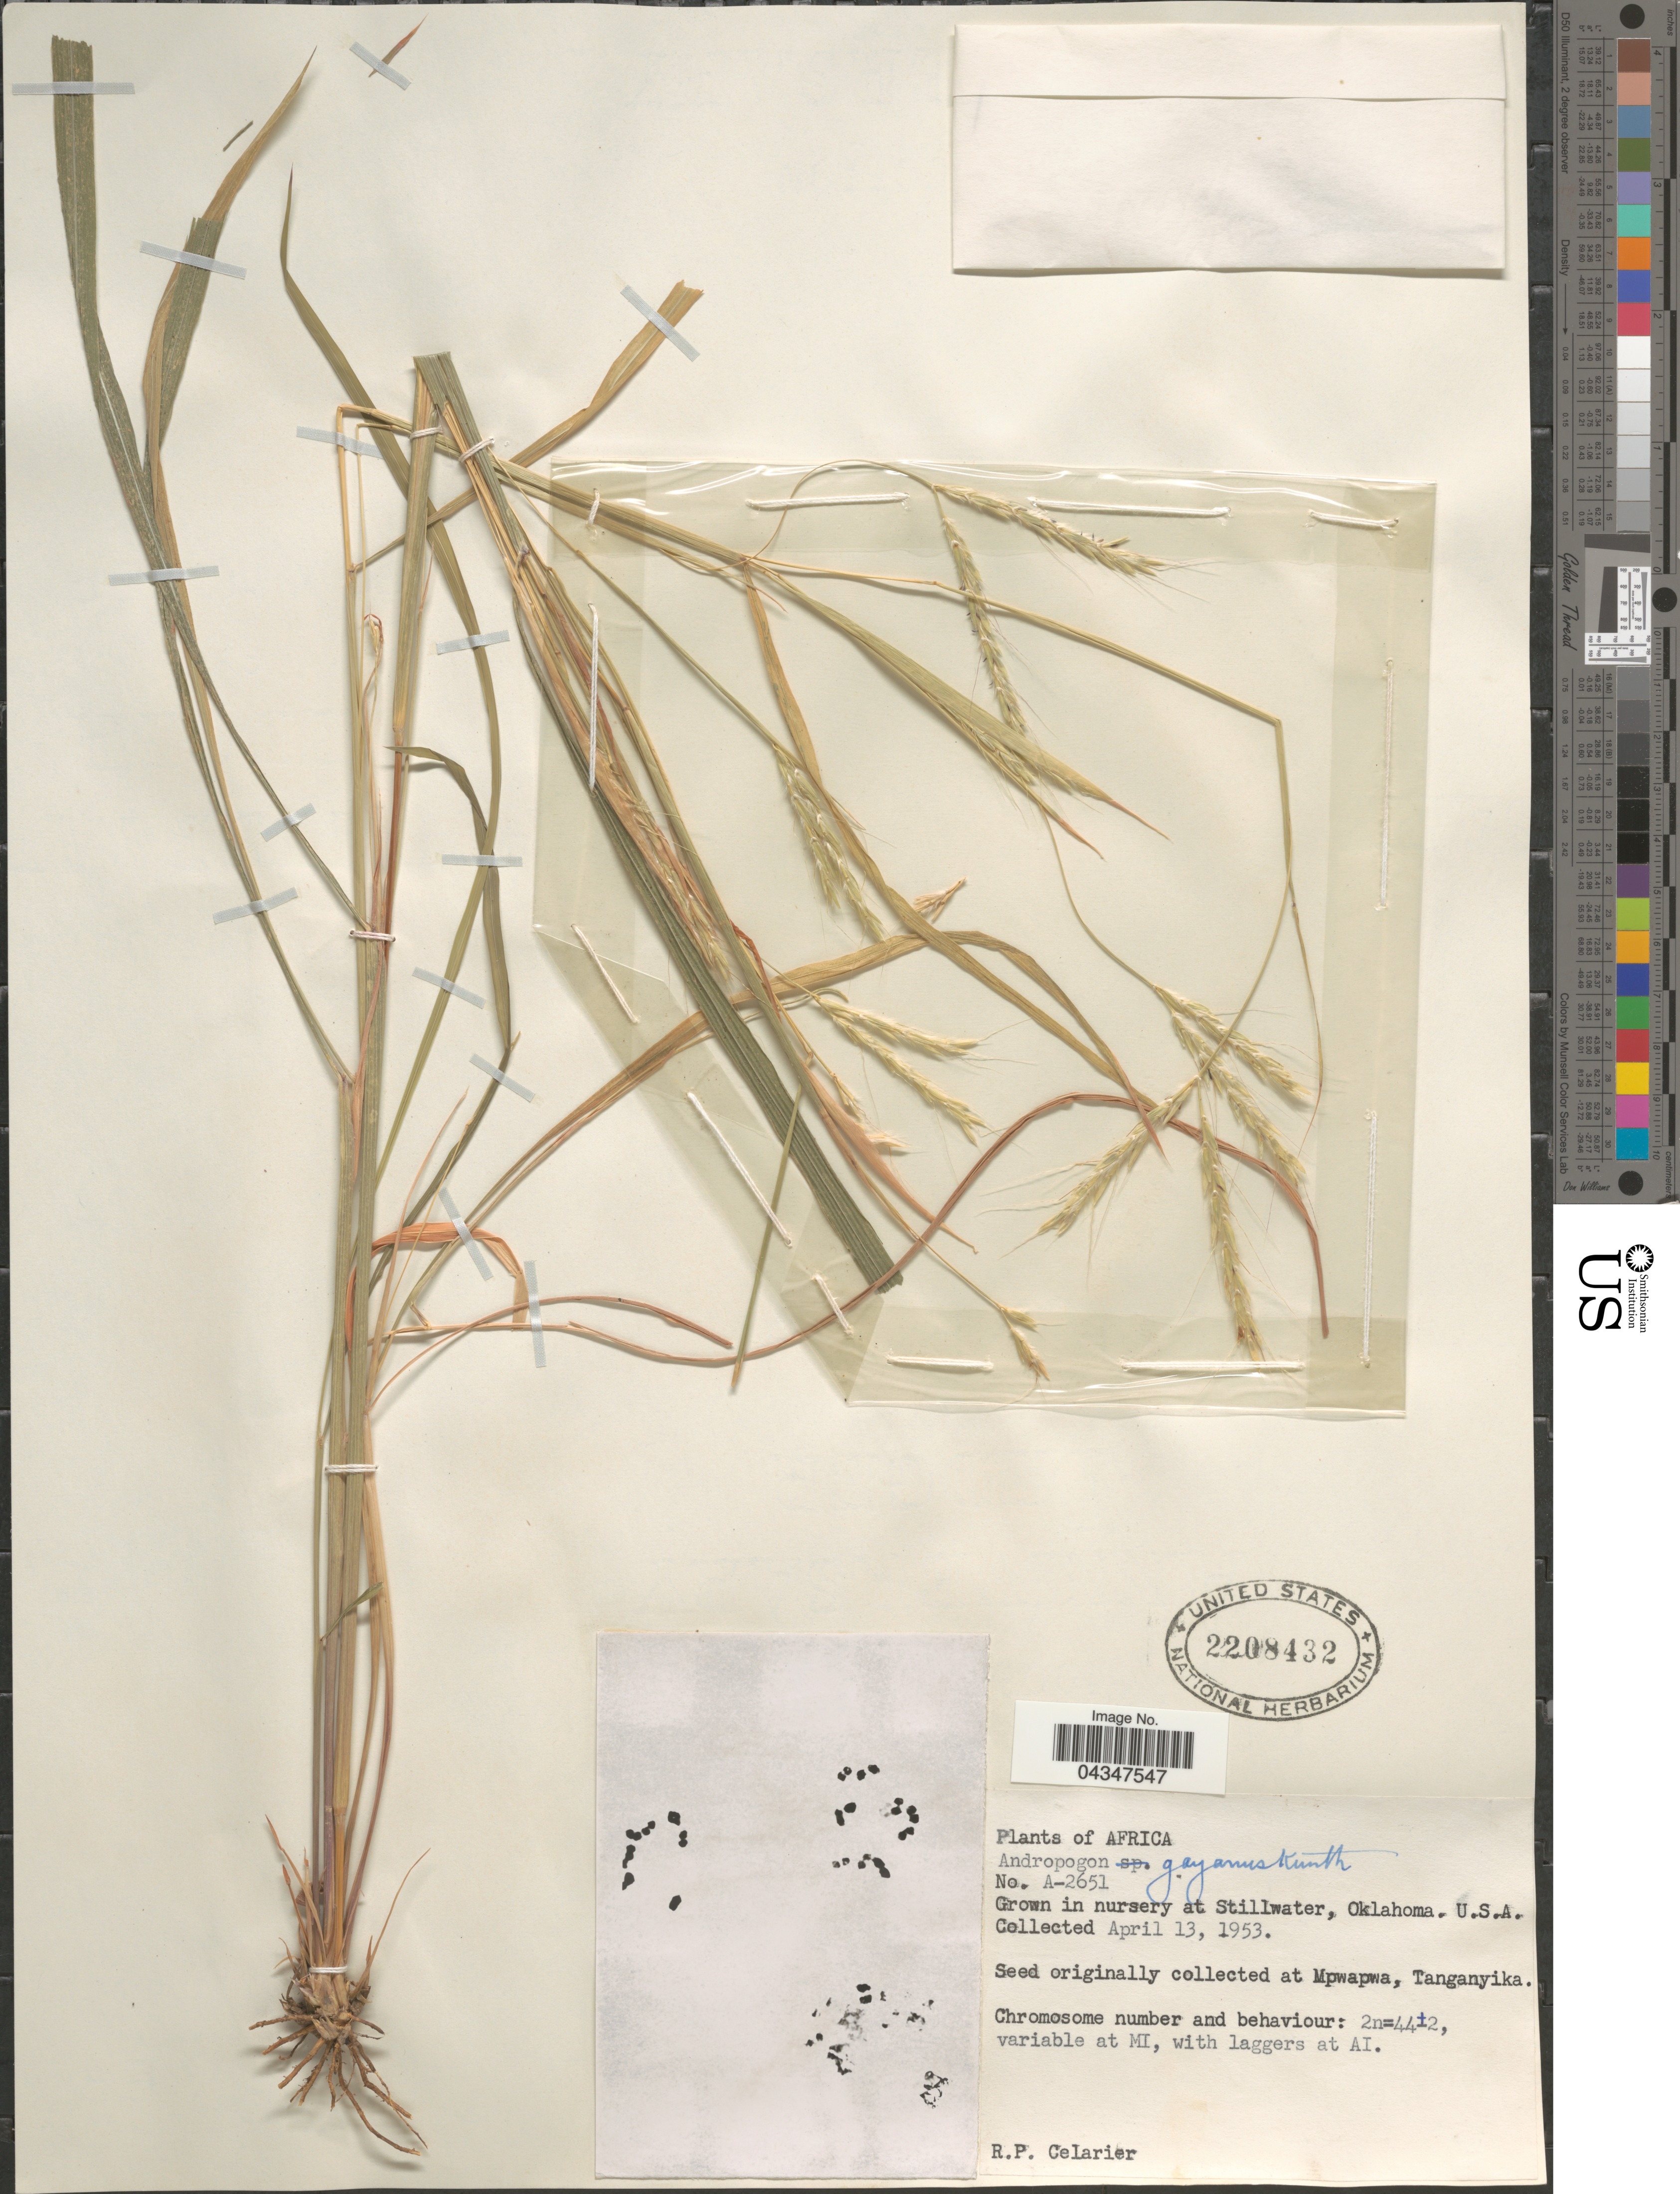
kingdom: Plantae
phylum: Tracheophyta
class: Liliopsida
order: Poales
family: Poaceae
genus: Andropogon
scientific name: Andropogon gayanus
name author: Kunth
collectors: R. Celarier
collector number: A-2651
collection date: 1953-04-13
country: United States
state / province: Oklahoma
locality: In nursery at Stillwater.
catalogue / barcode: US 2208432